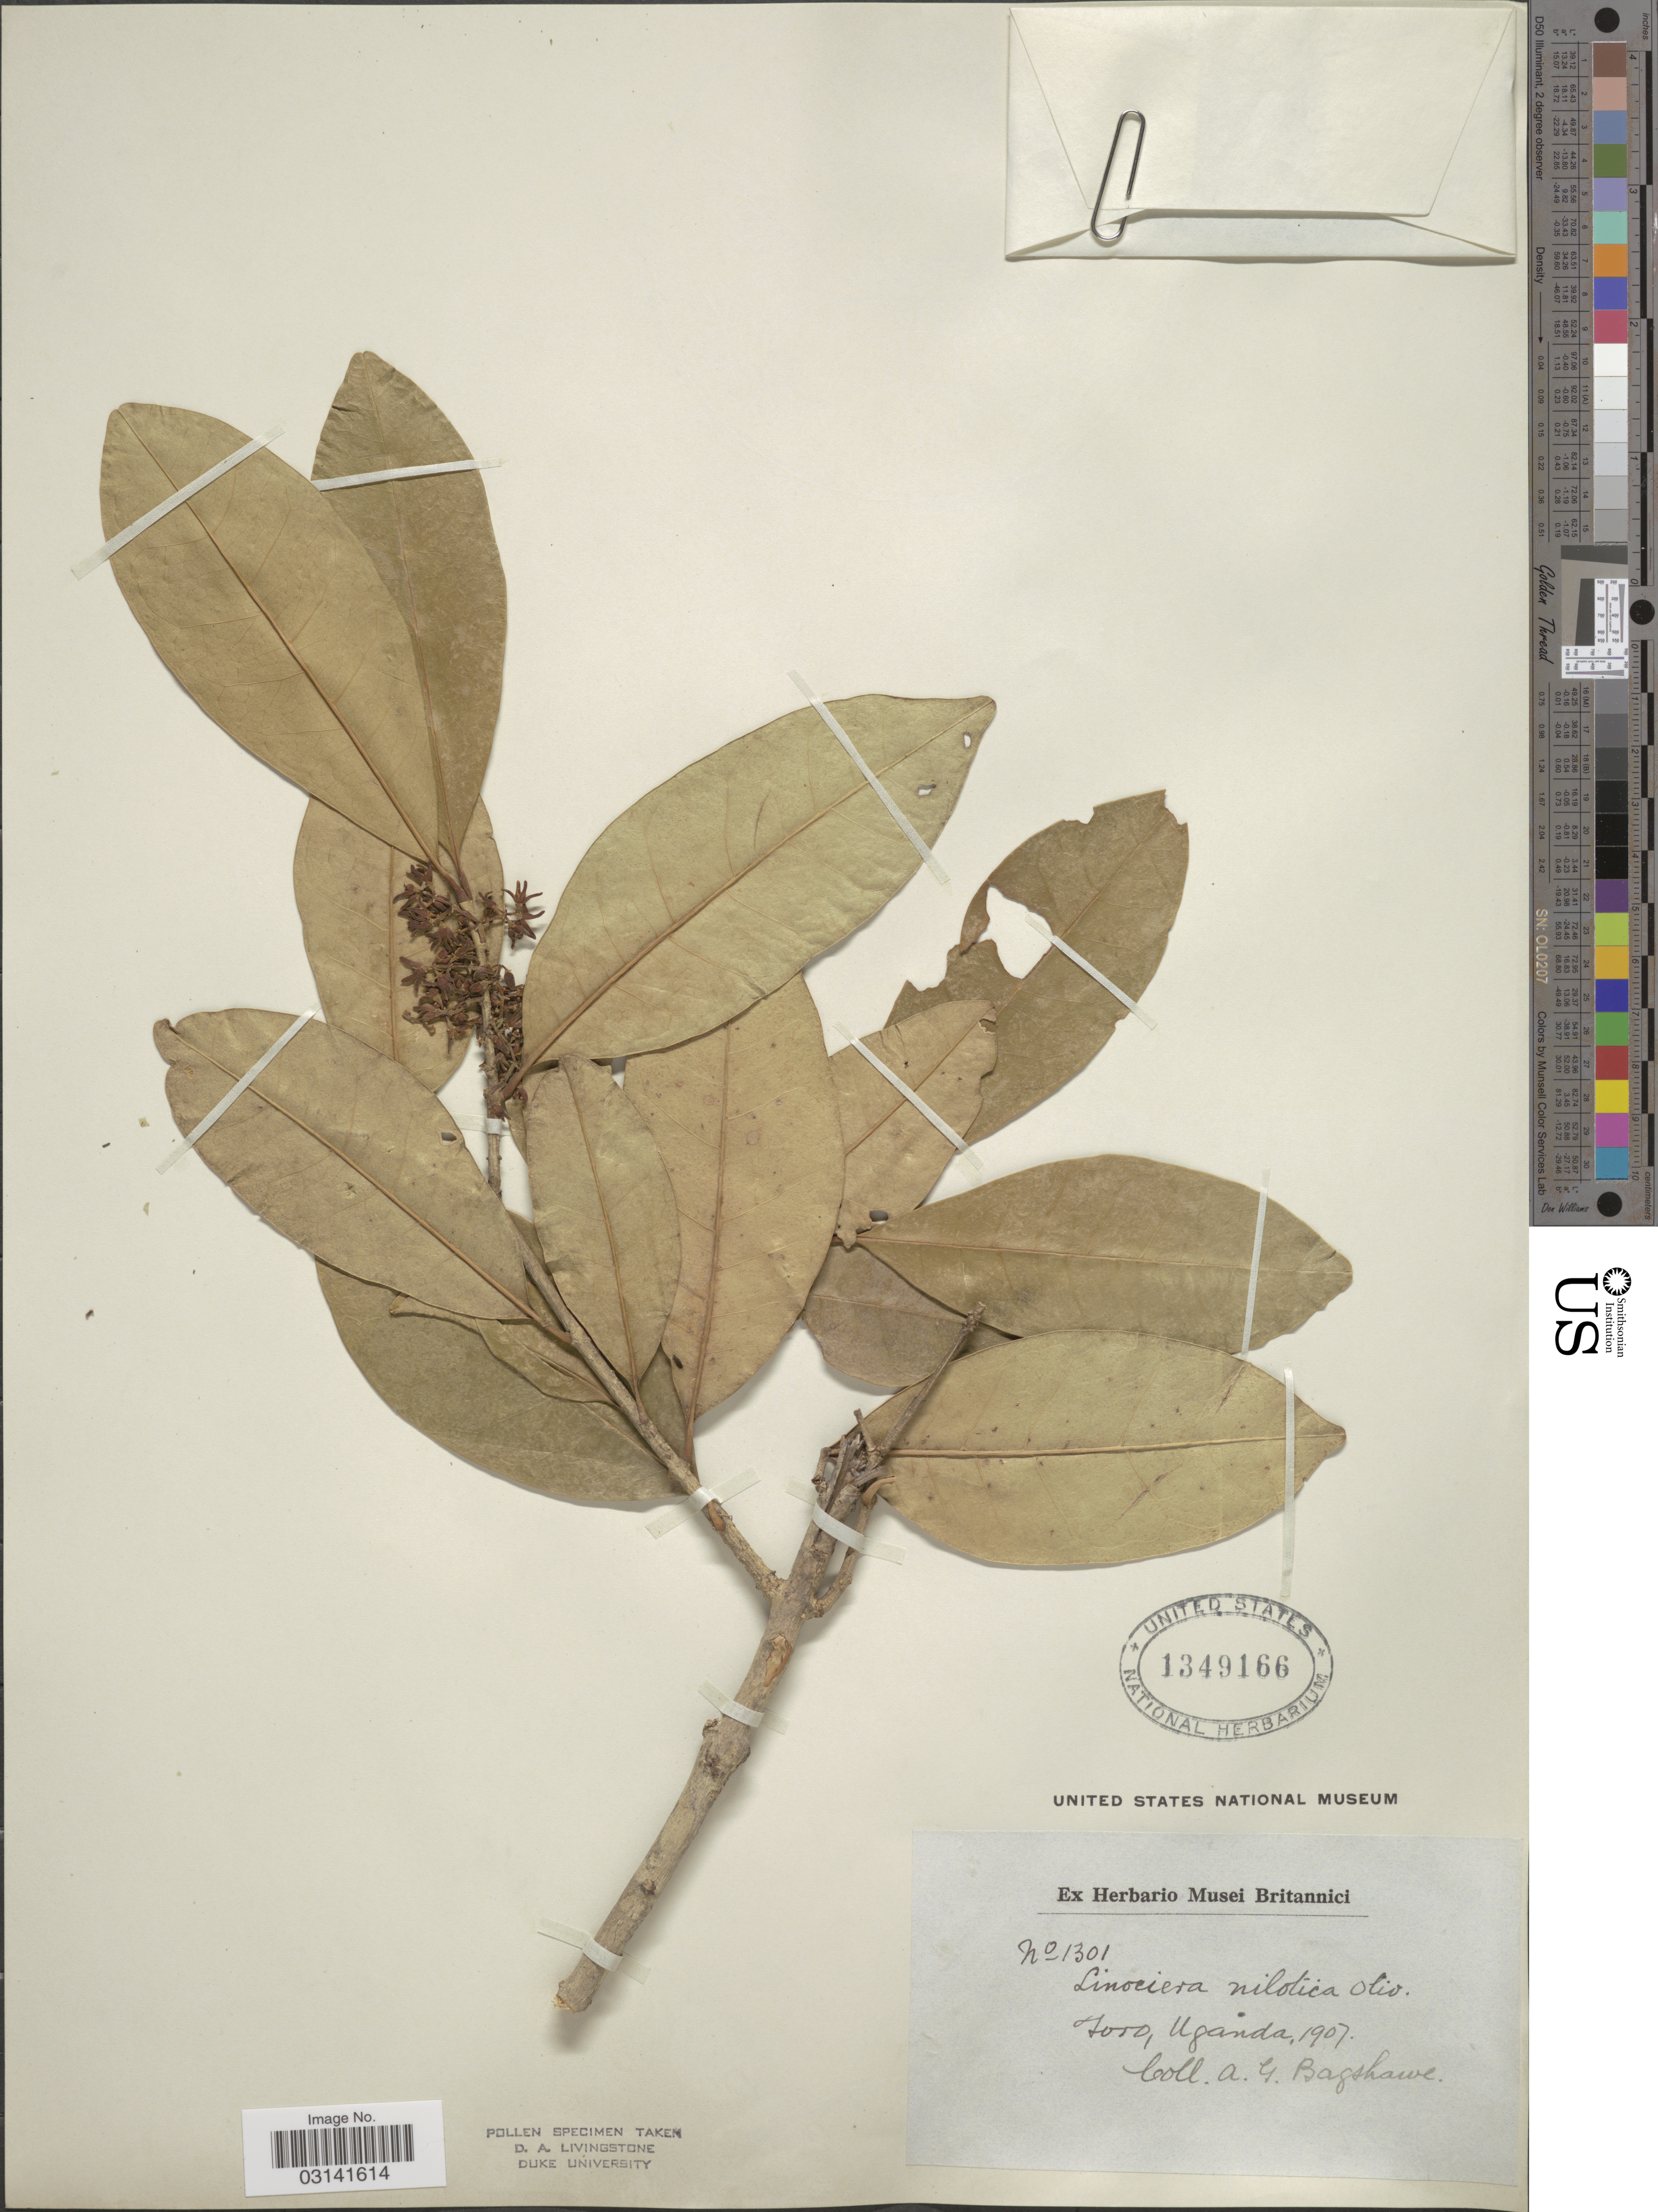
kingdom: Plantae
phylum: Tracheophyta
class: Magnoliopsida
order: Lamiales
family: Oleaceae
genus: Chionanthus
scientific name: Chionanthus niloticus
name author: (Oliv.) Stearn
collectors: A. Bagshawe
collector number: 1301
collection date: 1907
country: Uganda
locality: Toro.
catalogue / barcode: US 1349166